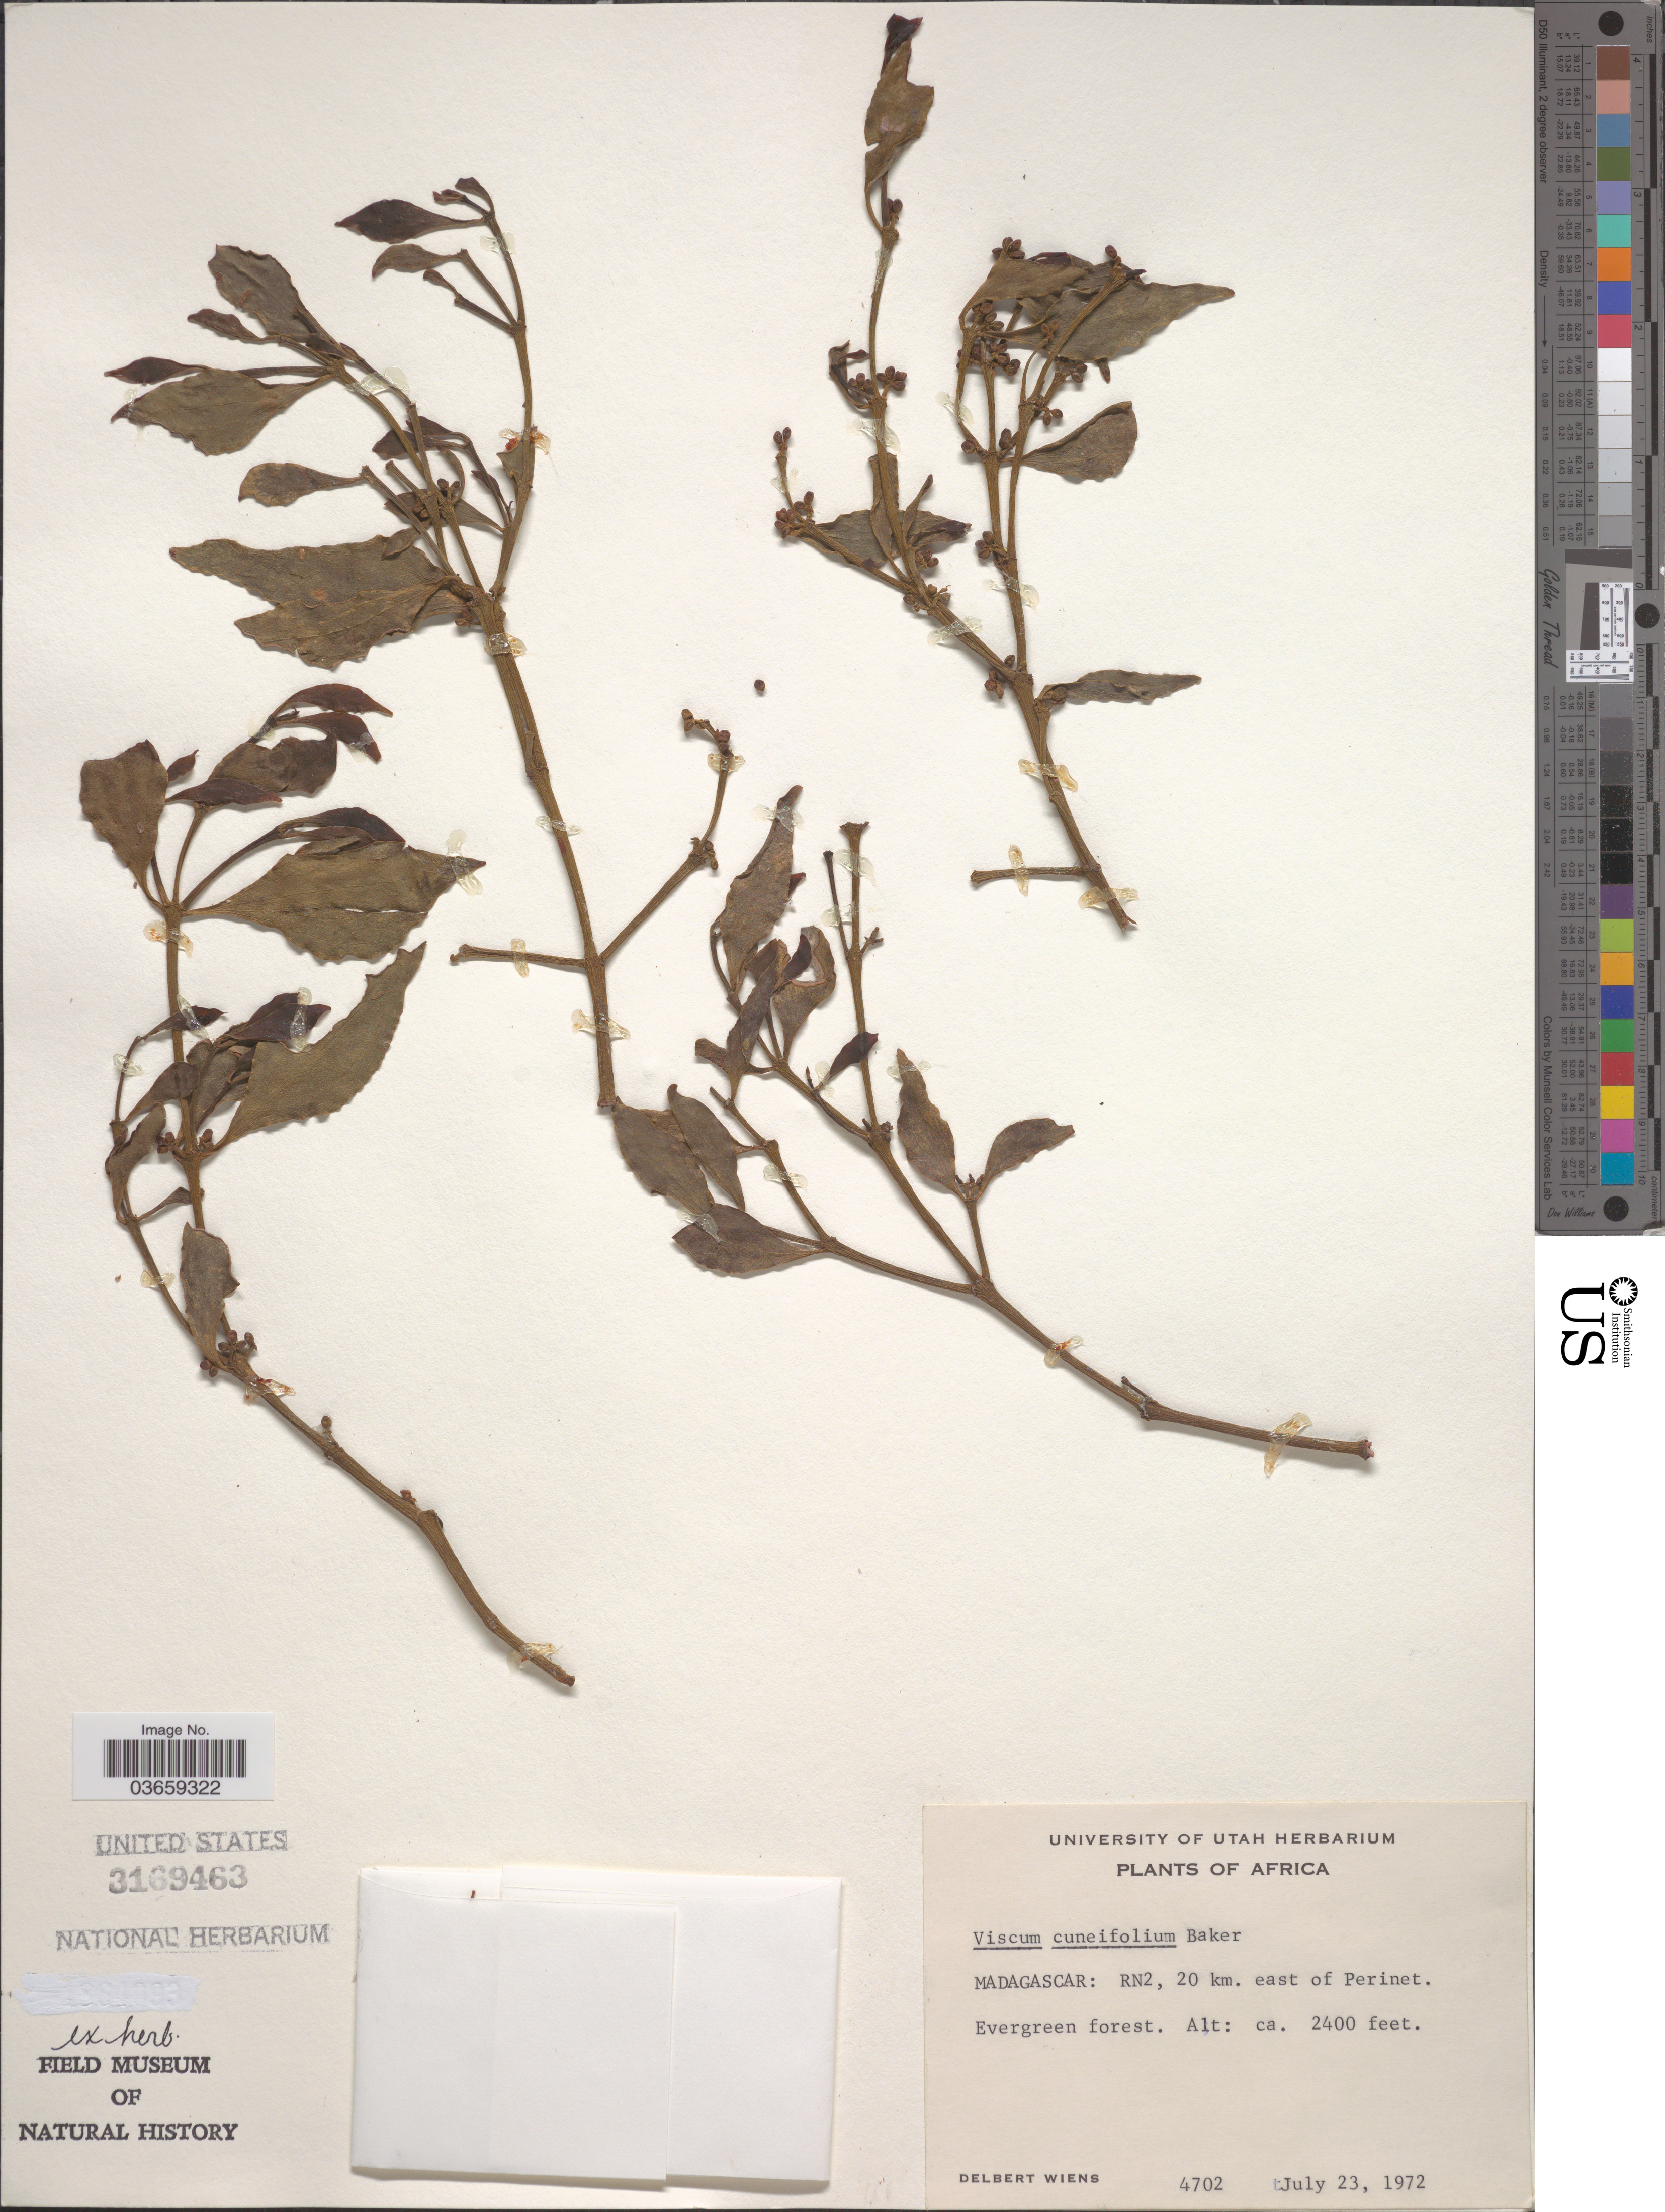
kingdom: Plantae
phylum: Tracheophyta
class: Magnoliopsida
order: Santalales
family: Viscaceae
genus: Viscum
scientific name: Viscum cuneifolium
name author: Baker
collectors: D. Wiens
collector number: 4702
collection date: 1972-07-23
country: Madagascar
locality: RN2, 20 km. east of Perinet.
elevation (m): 732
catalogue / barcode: US 3169463